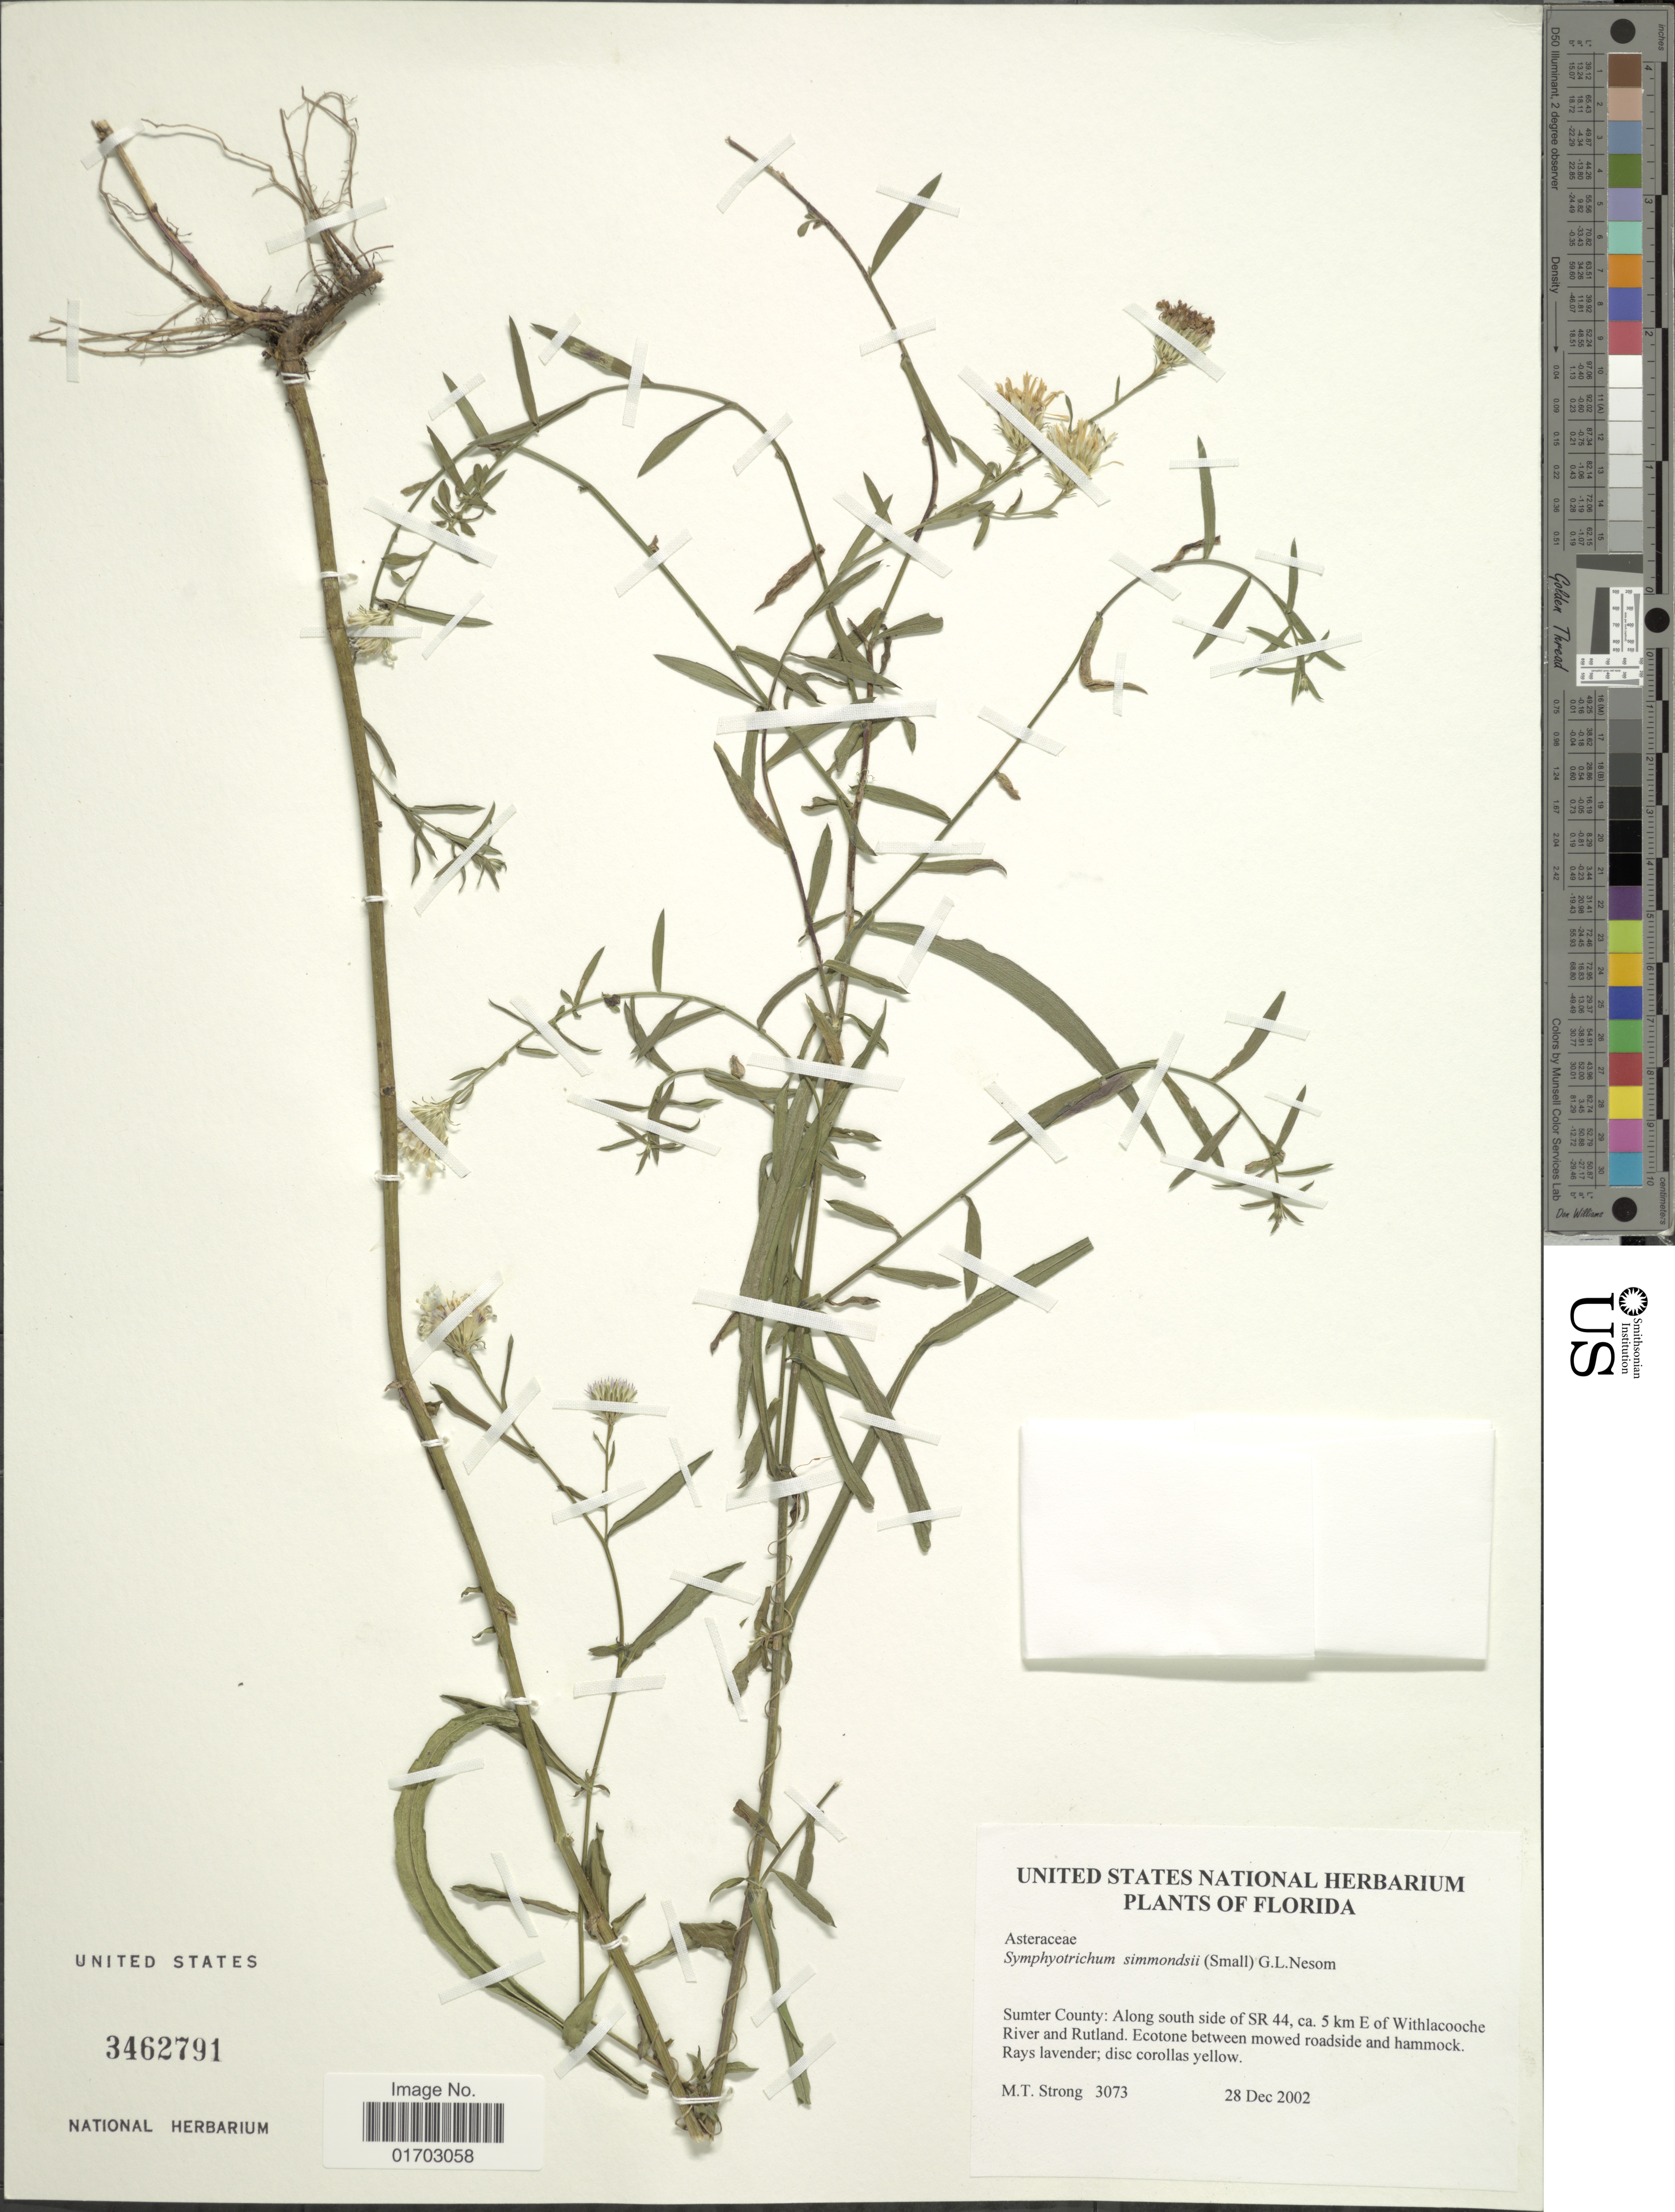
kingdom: Plantae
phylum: Tracheophyta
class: Magnoliopsida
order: Asterales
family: Asteraceae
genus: Symphyotrichum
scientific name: Symphyotrichum simmondsii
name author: (Small) G.L. Nesom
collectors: M. T. Strong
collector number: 3073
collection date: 2002-12-28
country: United States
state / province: Florida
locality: Sumter County: Along south side of SR 44, ca. 4 km E of Withlacooche River and Rutland.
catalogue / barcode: US 3462791